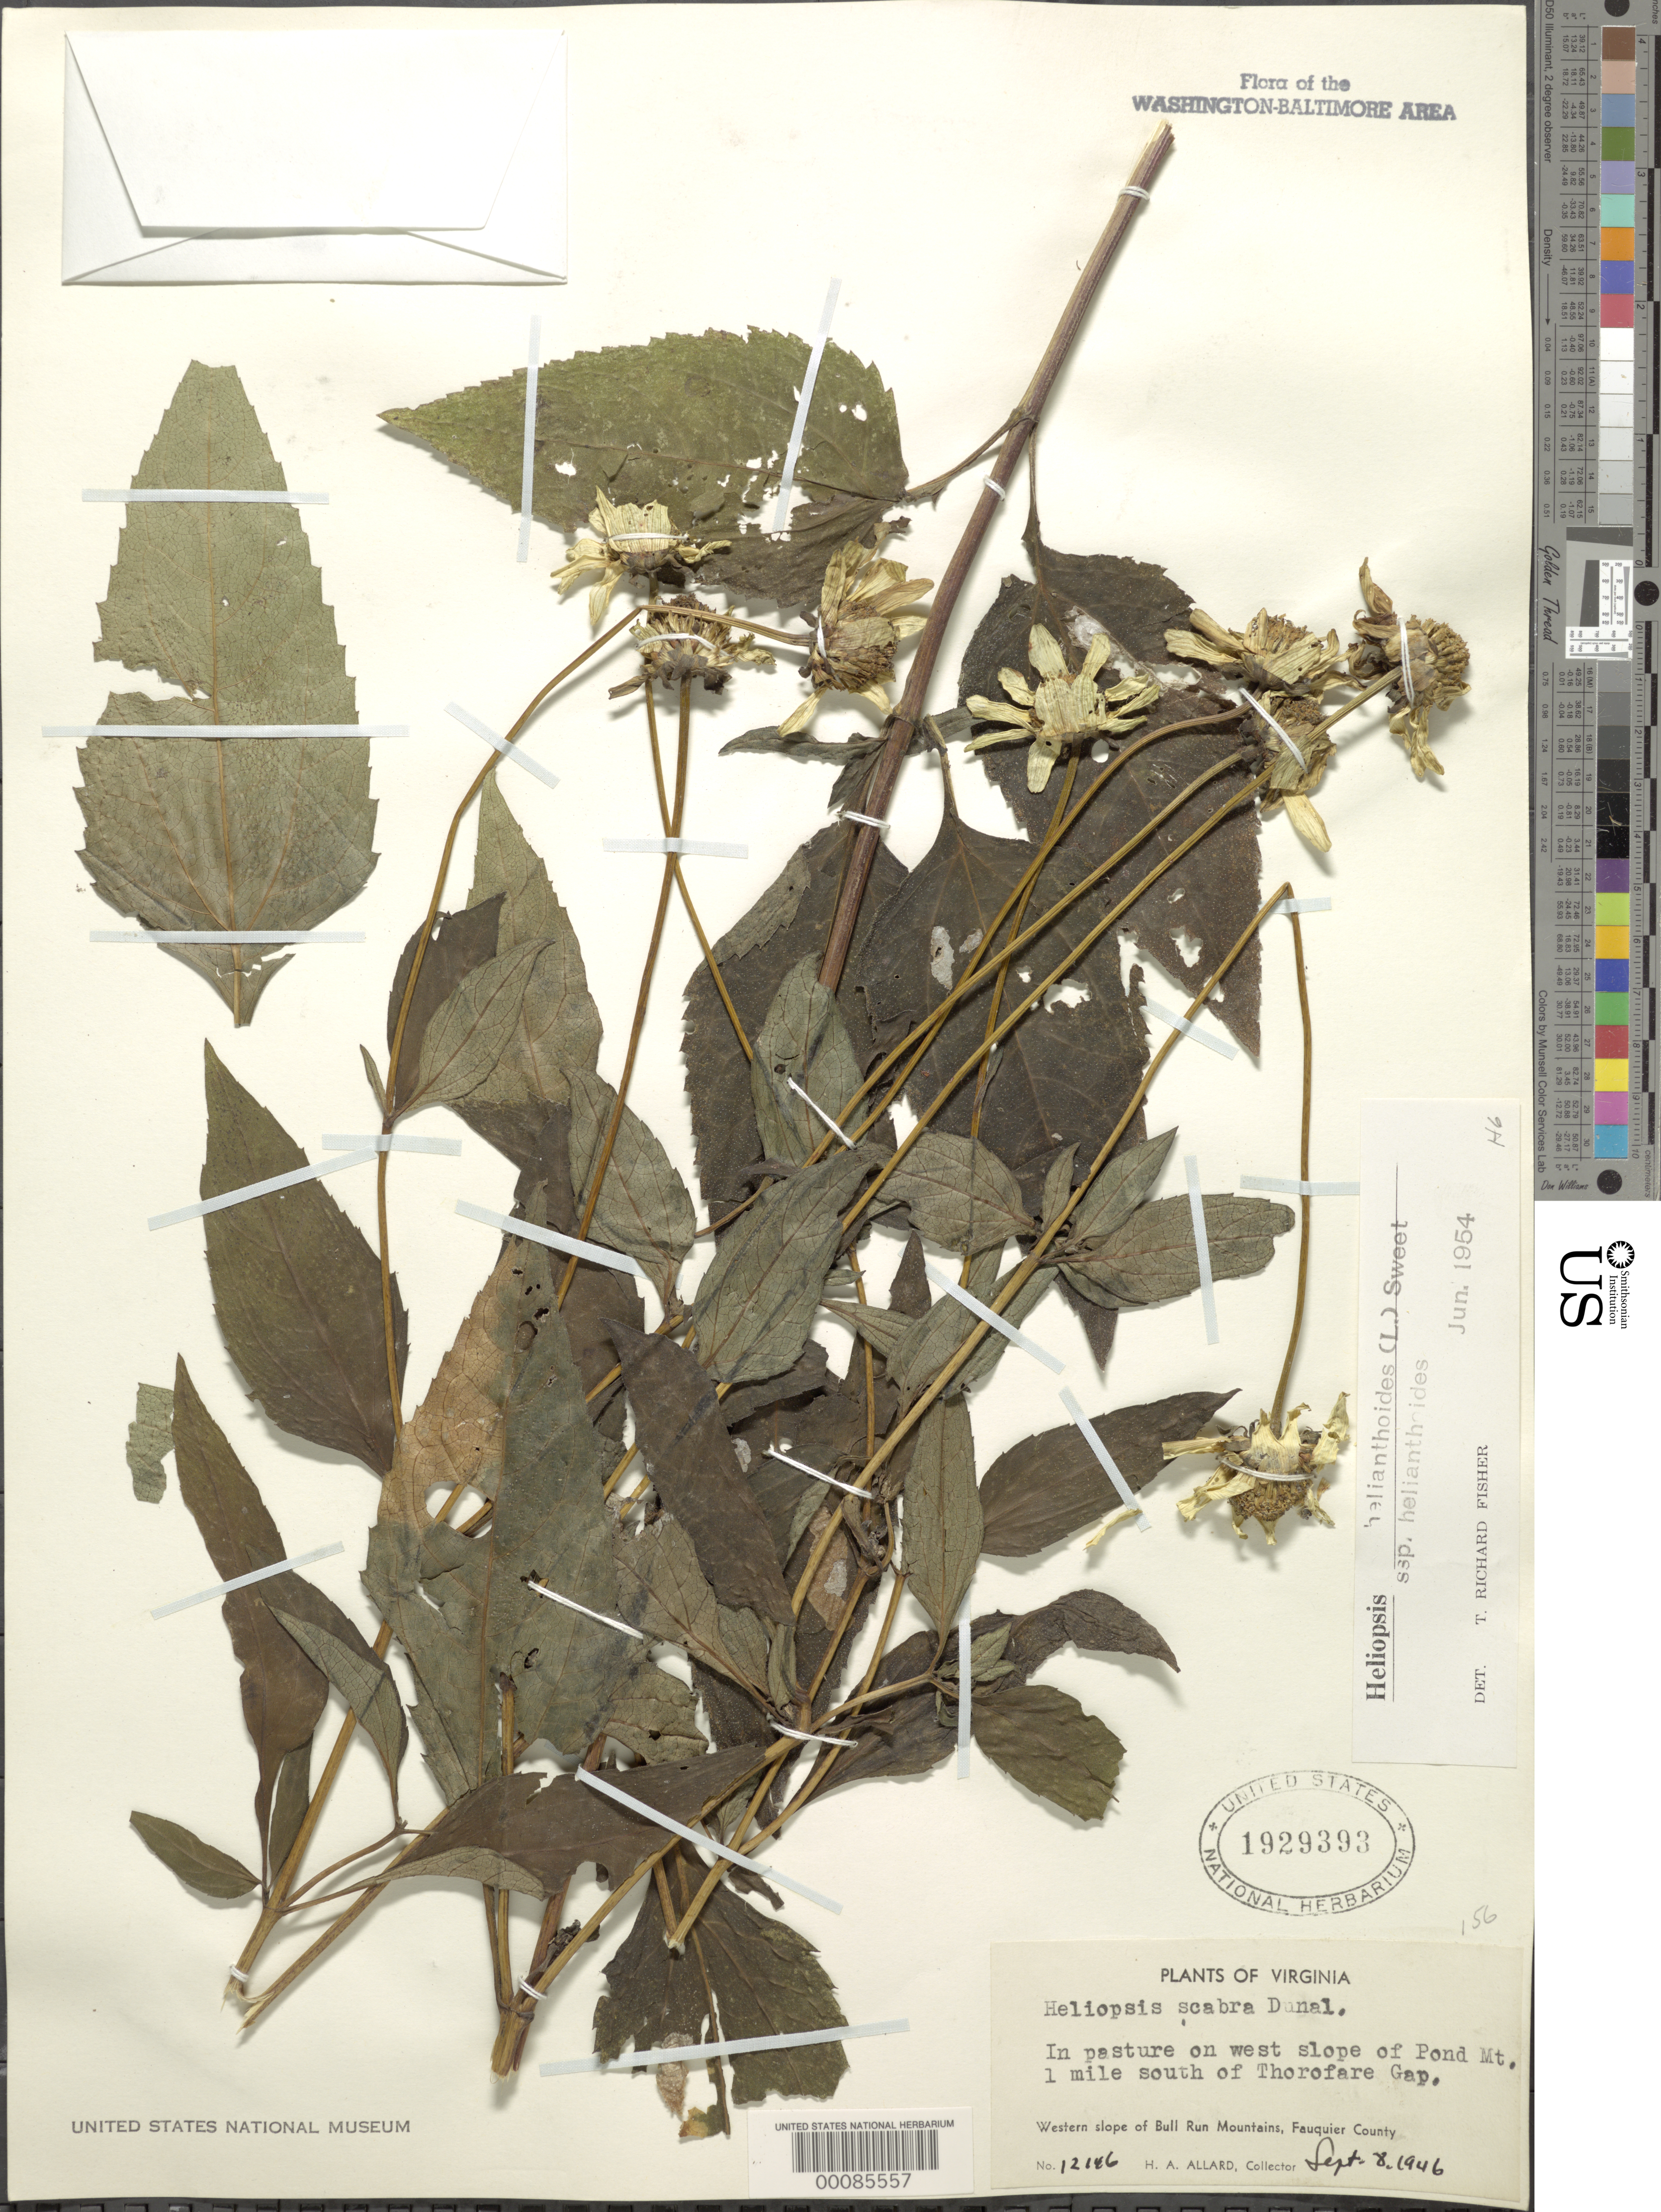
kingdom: Plantae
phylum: Tracheophyta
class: Magnoliopsida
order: Asterales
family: Asteraceae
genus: Heliopsis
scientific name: Heliopsis helianthoides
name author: (L.) Sweet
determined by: Fisher, T. R.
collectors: H. A. Allard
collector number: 12146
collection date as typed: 08 Sep 1946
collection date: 1946-09-08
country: United States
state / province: Virginia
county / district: Fauquier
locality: South of Thorofare Gap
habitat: Pastrue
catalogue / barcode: US 1929393